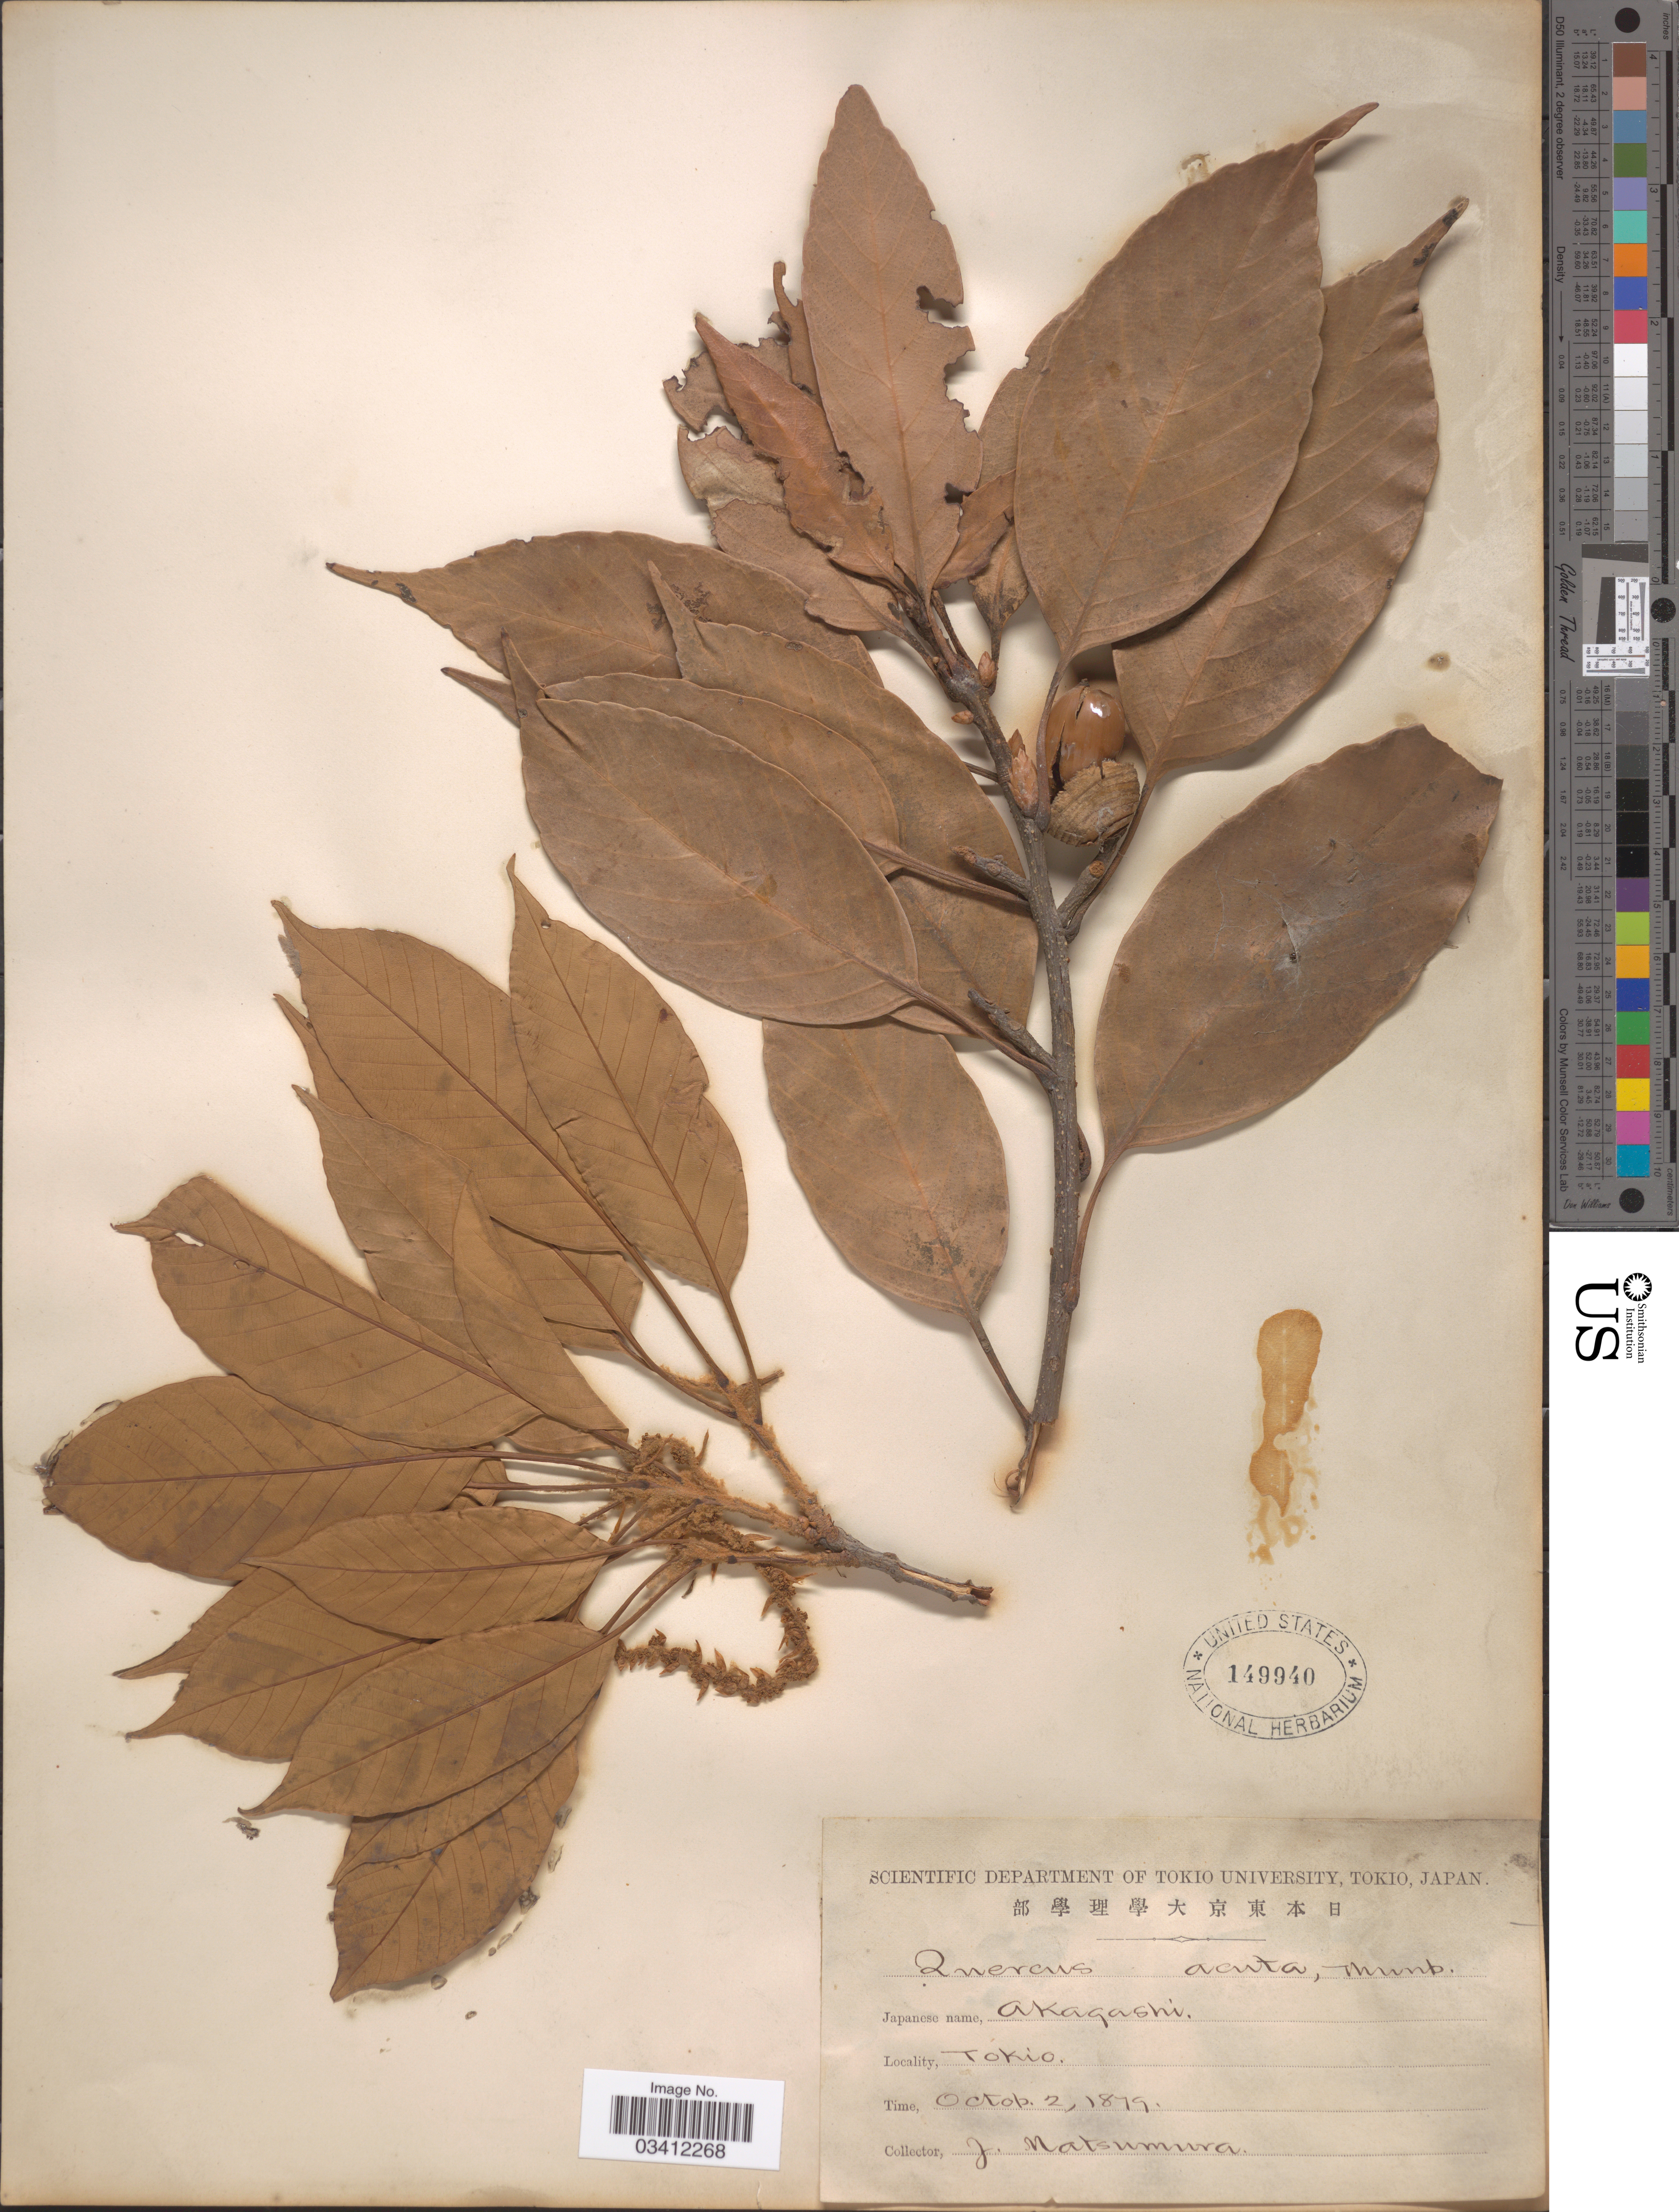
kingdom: Plantae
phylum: Tracheophyta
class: Magnoliopsida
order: Fagales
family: Fagaceae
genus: Quercus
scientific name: Quercus sessiliflora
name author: Salisb.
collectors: J. Natsumura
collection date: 1879-10-02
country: Japan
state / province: Tokyo, Federal City of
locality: Tokio.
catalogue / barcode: US 149940